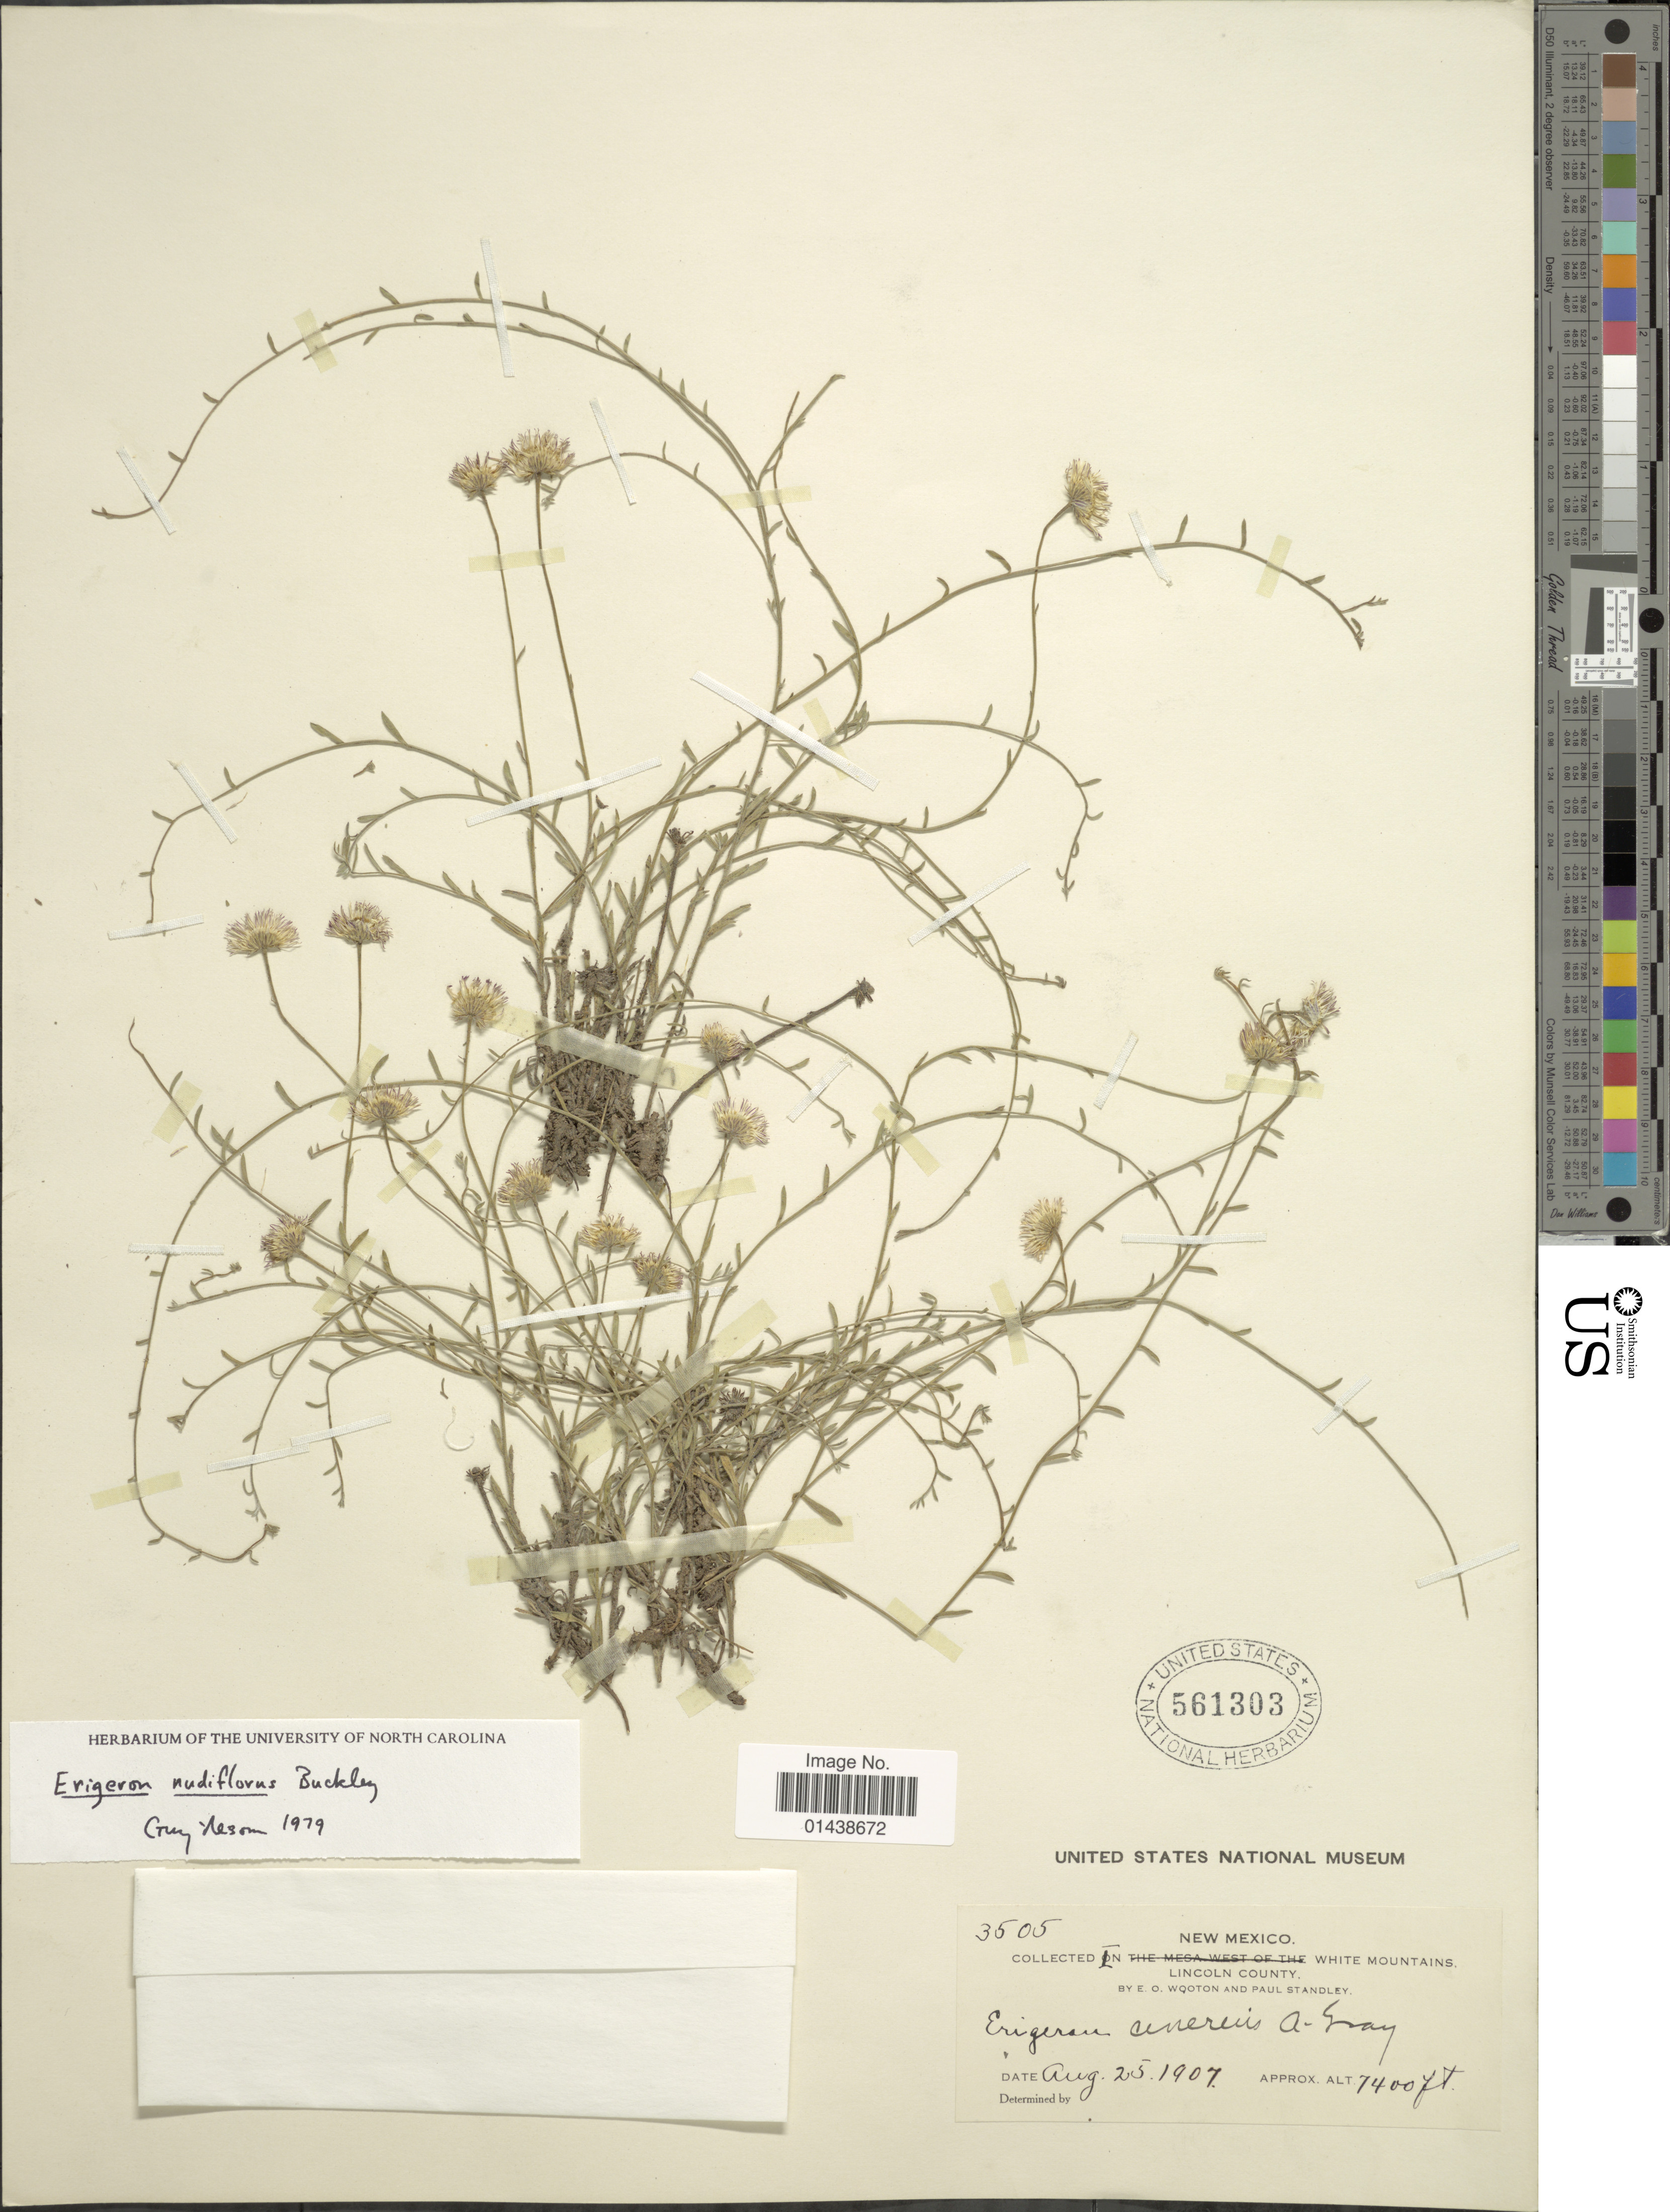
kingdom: Plantae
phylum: Tracheophyta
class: Magnoliopsida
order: Asterales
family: Asteraceae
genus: Erigeron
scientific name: Erigeron nudiflorus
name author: Buckley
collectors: E. O. Wooton & P. C. Standley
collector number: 3505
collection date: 1907-08-25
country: United States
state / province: New Mexico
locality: In whithe Mountains, Lincoln County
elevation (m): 2256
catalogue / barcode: US 561303